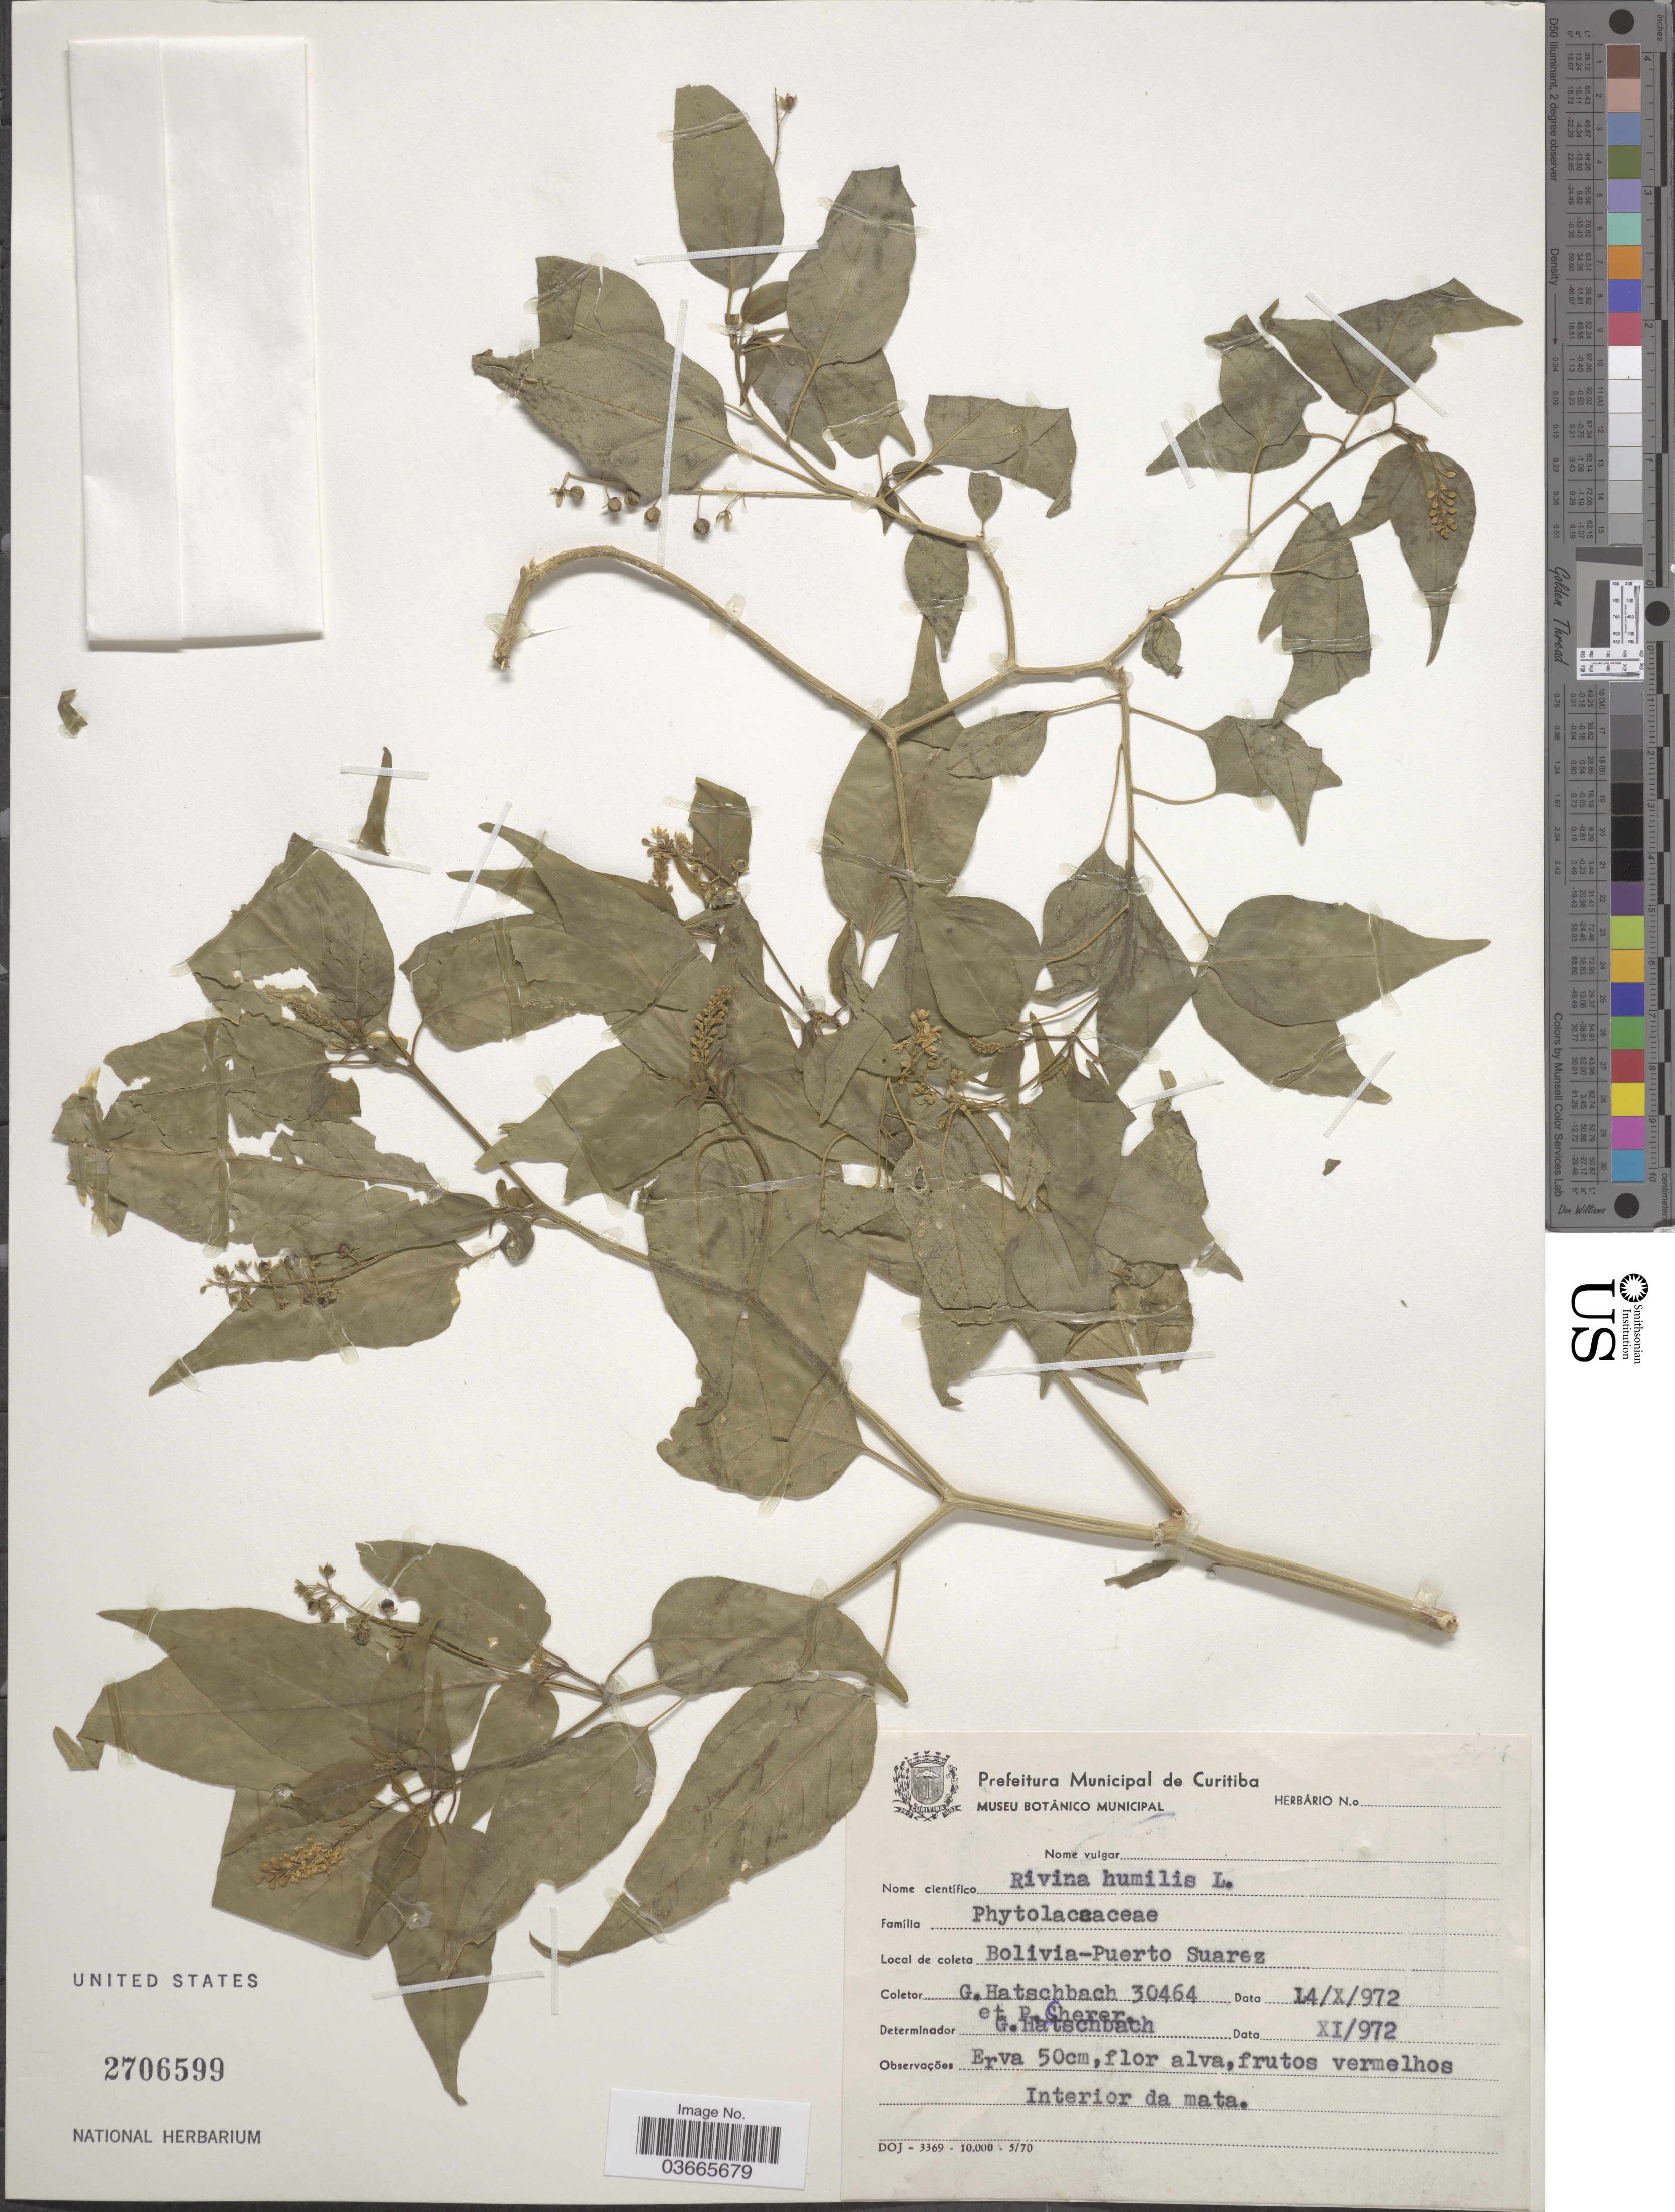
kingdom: Plantae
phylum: Tracheophyta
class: Magnoliopsida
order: Caryophyllales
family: Phytolaccaceae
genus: Rivina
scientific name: Rivina humilis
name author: L.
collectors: G. Hatschbach & P. Cherer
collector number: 30464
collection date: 1972-10-14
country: Bolivia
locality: Puerto Suarez.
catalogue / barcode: US 2706599